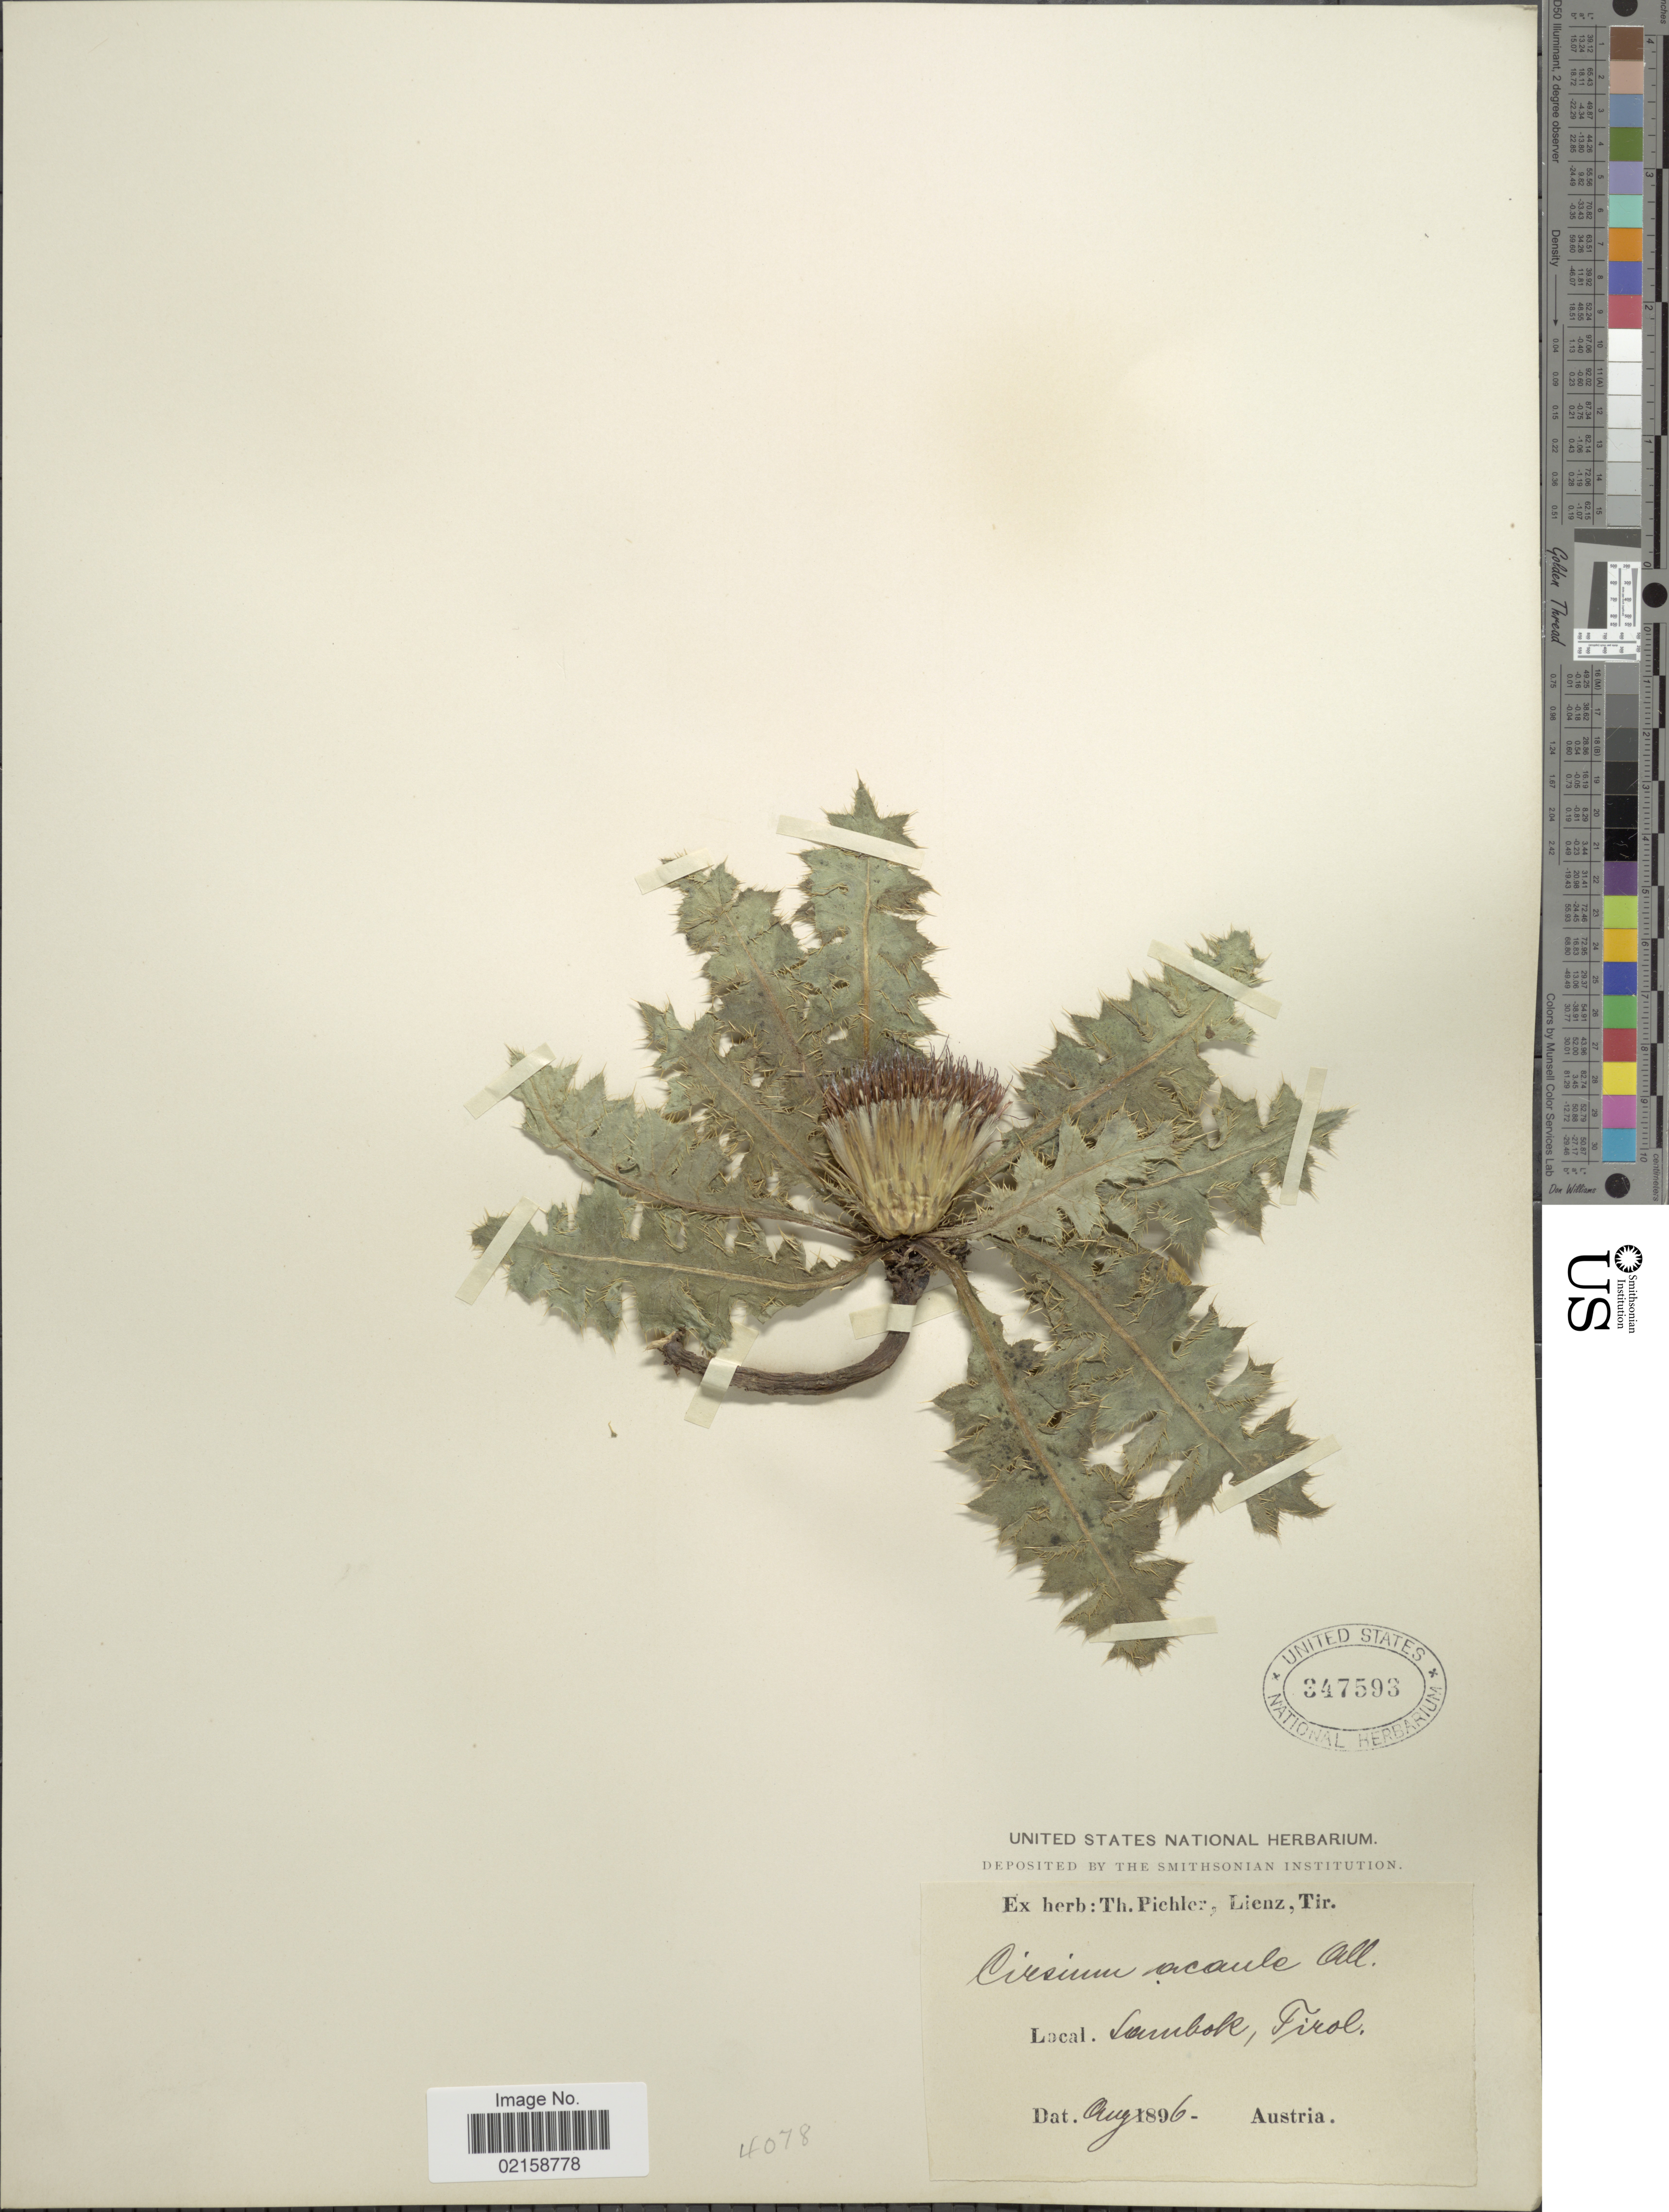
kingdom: Plantae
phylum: Tracheophyta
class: Magnoliopsida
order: Asterales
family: Asteraceae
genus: Cirsium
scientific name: Cirsium acaule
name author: (L.) Scop.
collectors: ex herb. T. Pichler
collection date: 1896-08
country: Austria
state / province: Tirol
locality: Sambok. [interpreted]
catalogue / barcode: US 347593